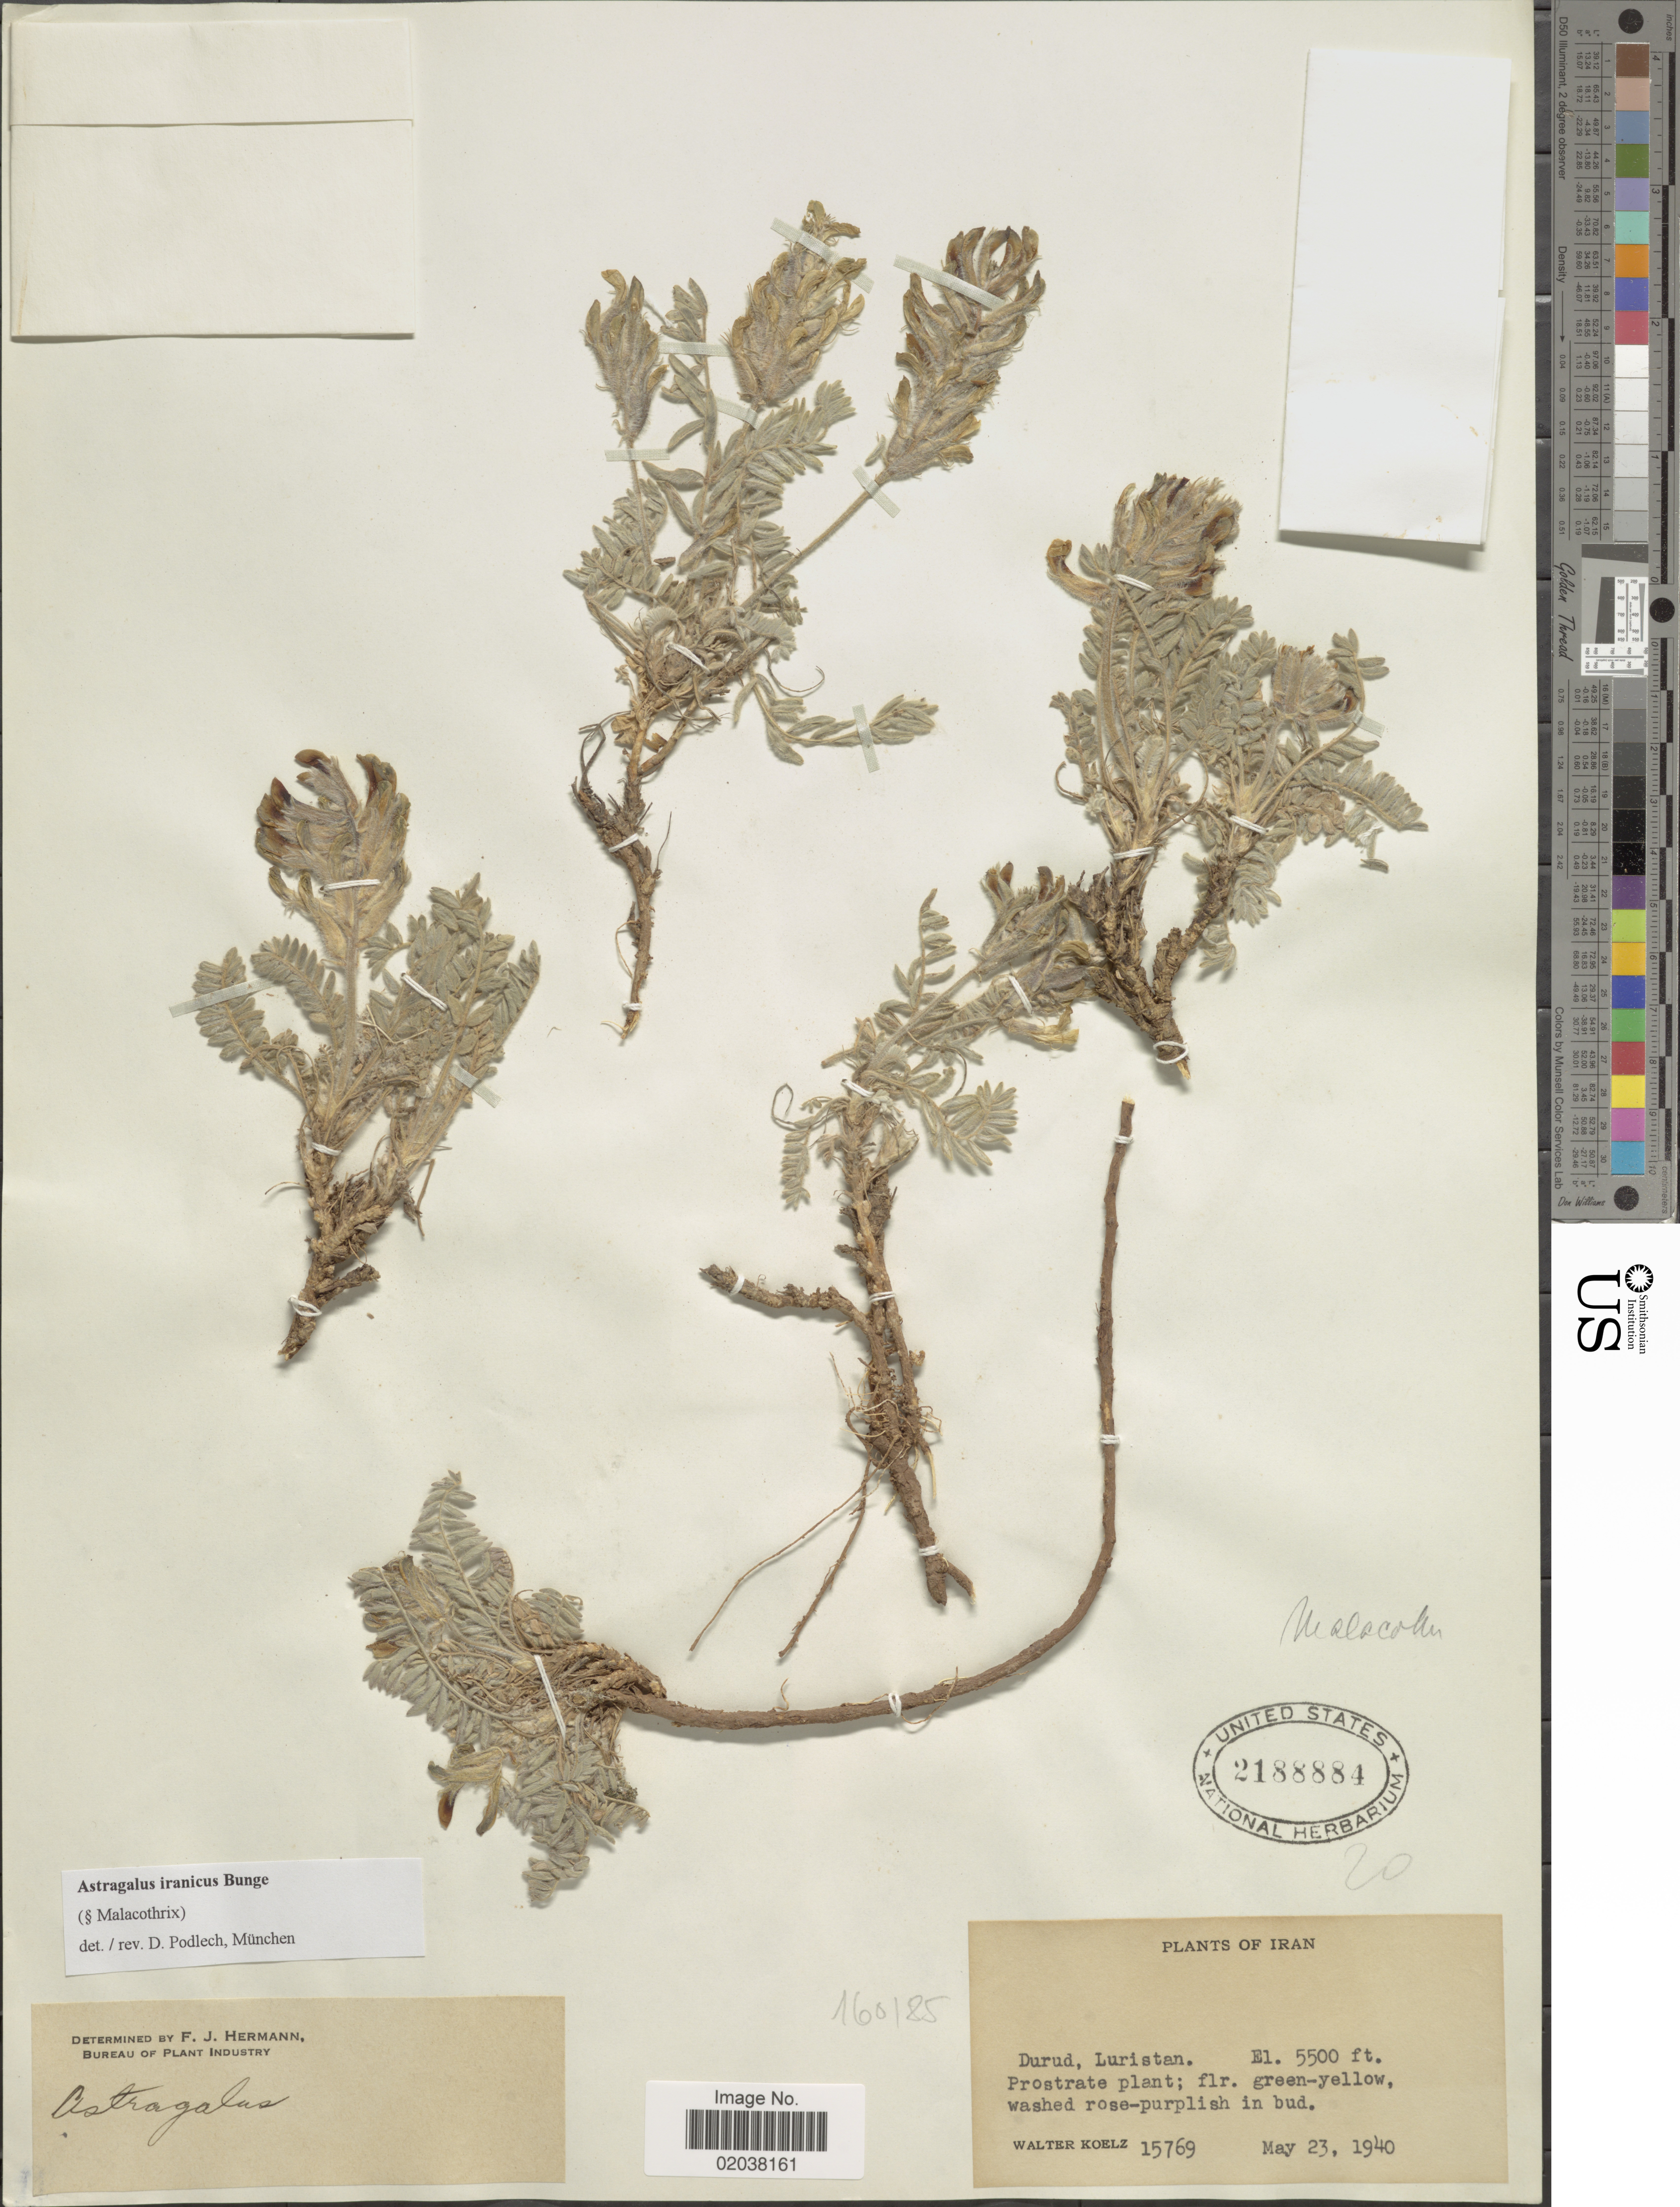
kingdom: Plantae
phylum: Tracheophyta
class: Magnoliopsida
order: Fabales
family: Fabaceae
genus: Astragalus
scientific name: Astragalus iranicus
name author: Bunge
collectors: W. N. Koelz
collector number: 15769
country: Iran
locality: Durud, Luristan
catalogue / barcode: US 2188884